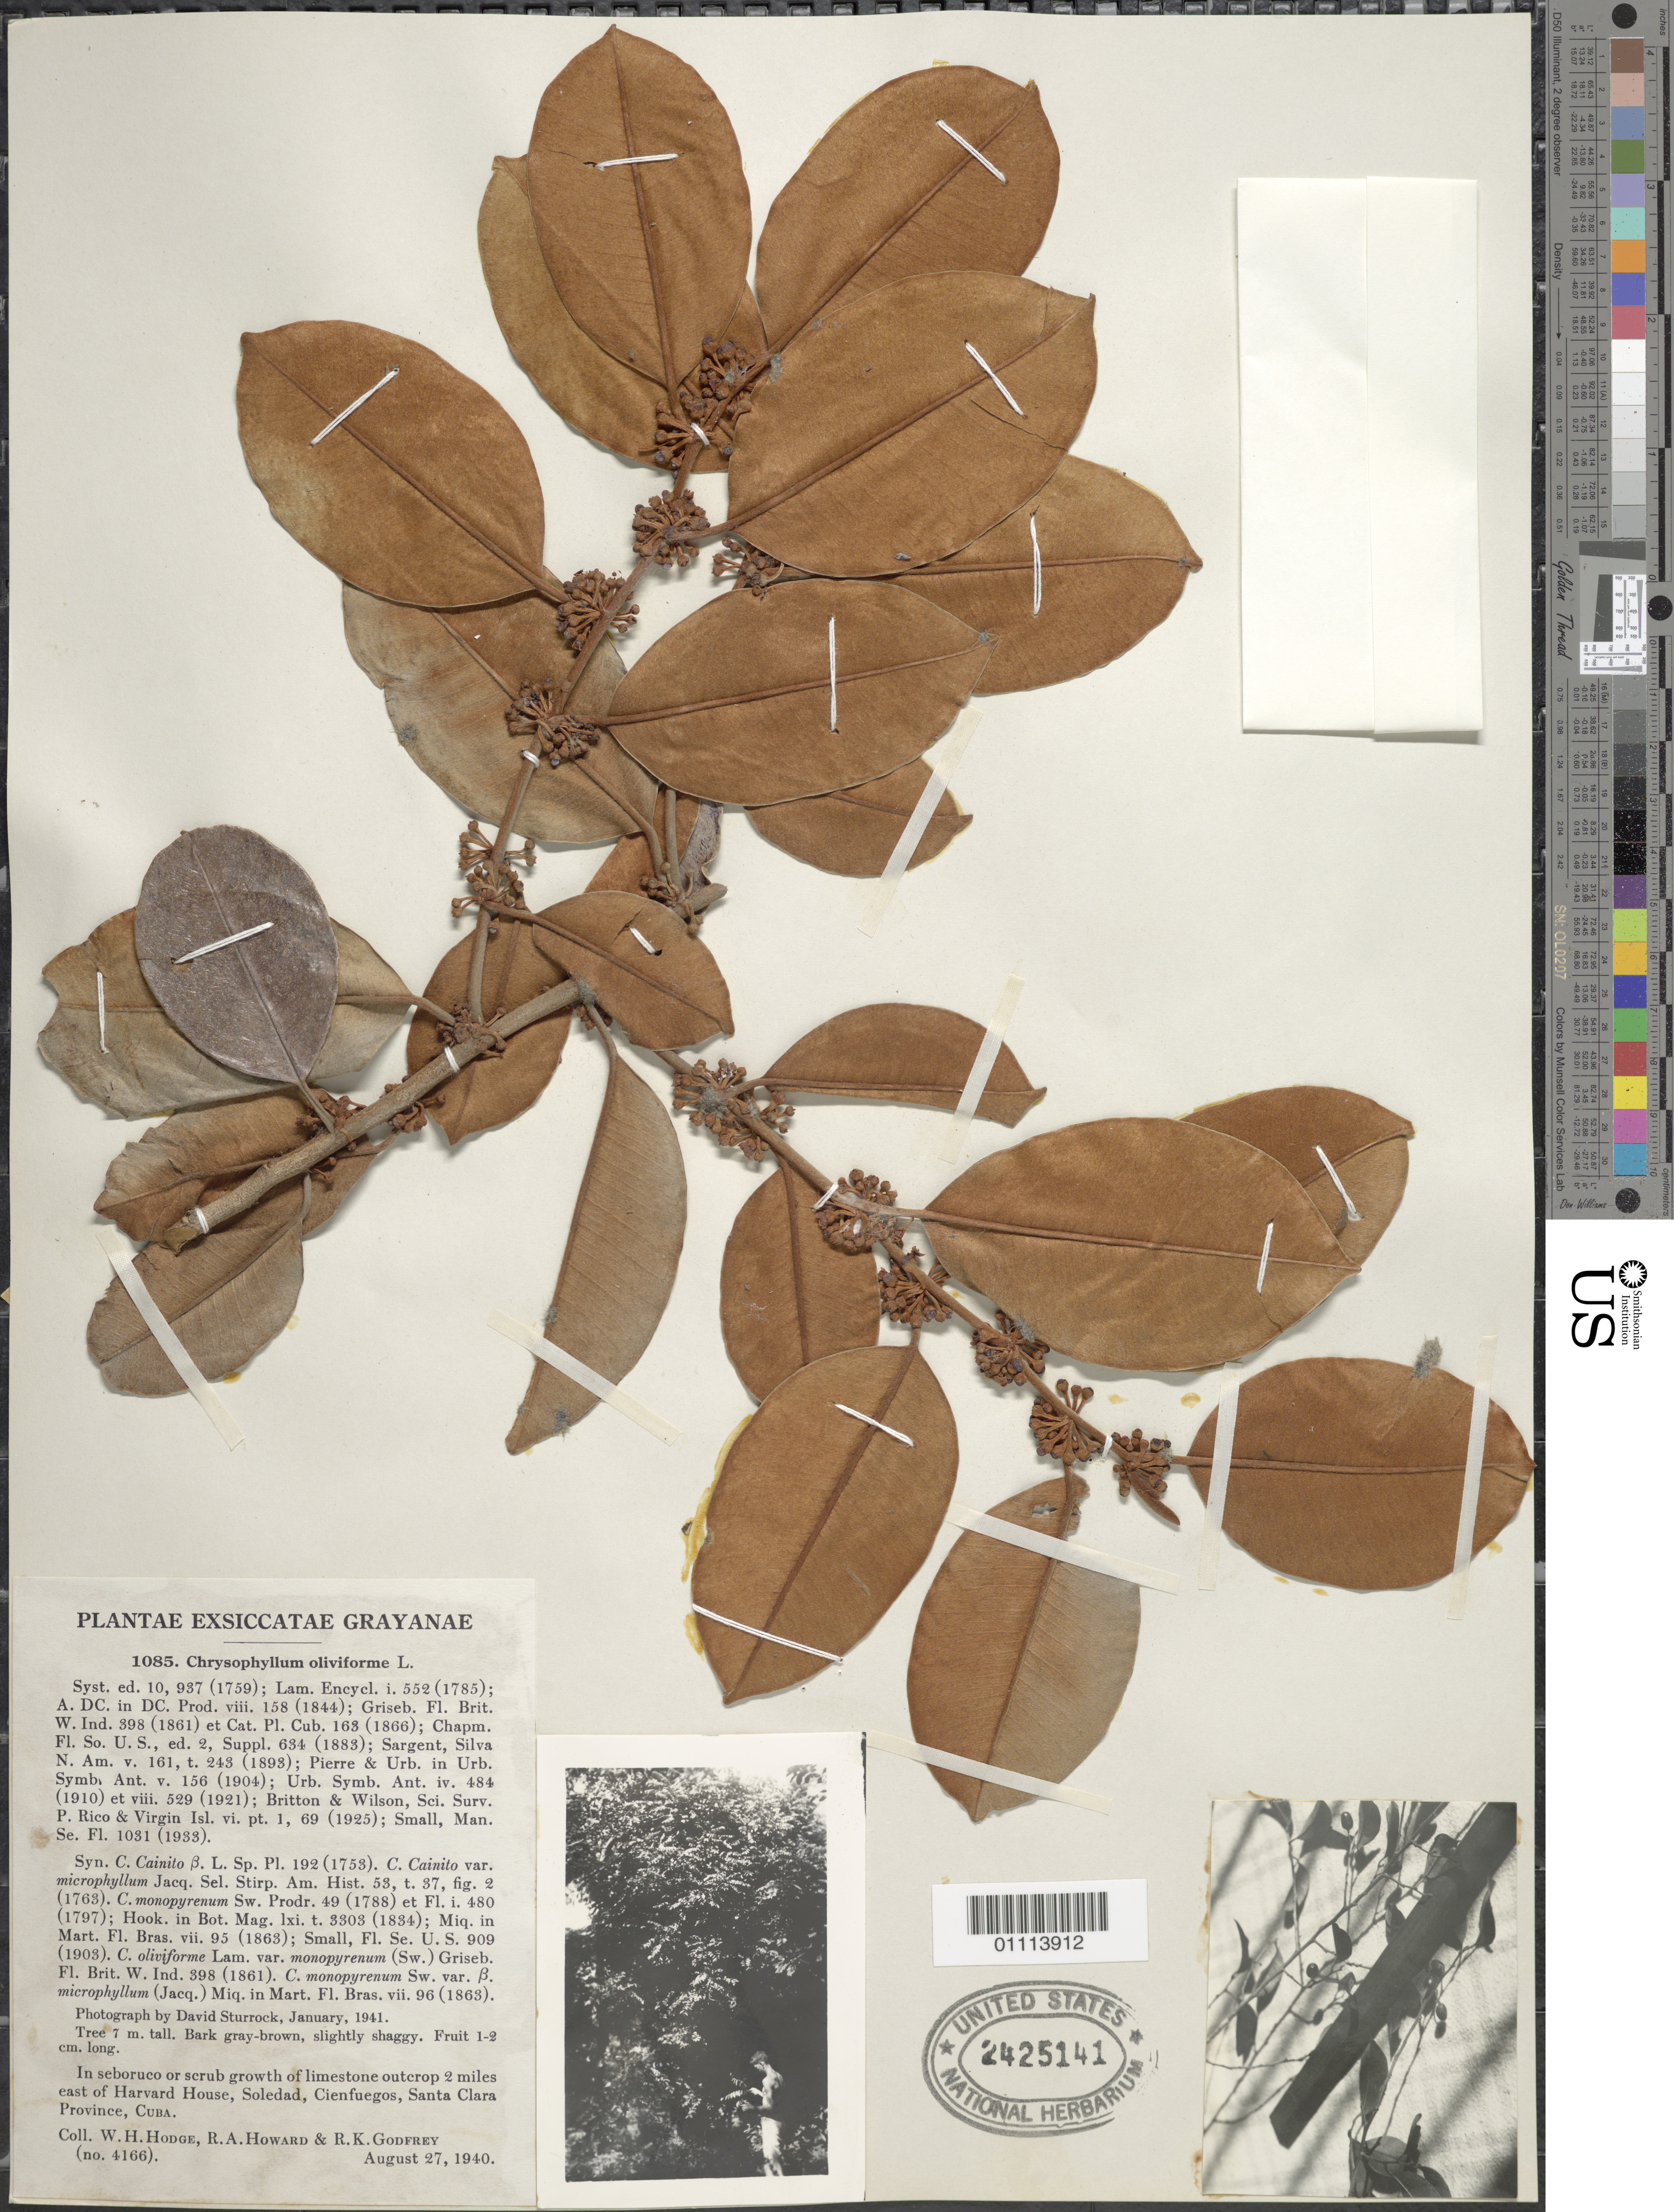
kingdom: Plantae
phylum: Tracheophyta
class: Magnoliopsida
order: Ericales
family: Sapotaceae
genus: Chrysophyllum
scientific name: Chrysophyllum oliviforme var. typicum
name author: Cronq.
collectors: W. Hodge, R. A. Howard & R. K. Godfrey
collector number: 4166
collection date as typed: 27 Aug 1940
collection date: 1940-08-27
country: Cuba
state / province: Cienfuegos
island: Cuba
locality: In seboruco or scrub growth of limestone outcrop 2 miles E of Harvard House, Soledad, Cienfuegos, Santa Clara Province, Cuba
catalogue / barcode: US 2425141